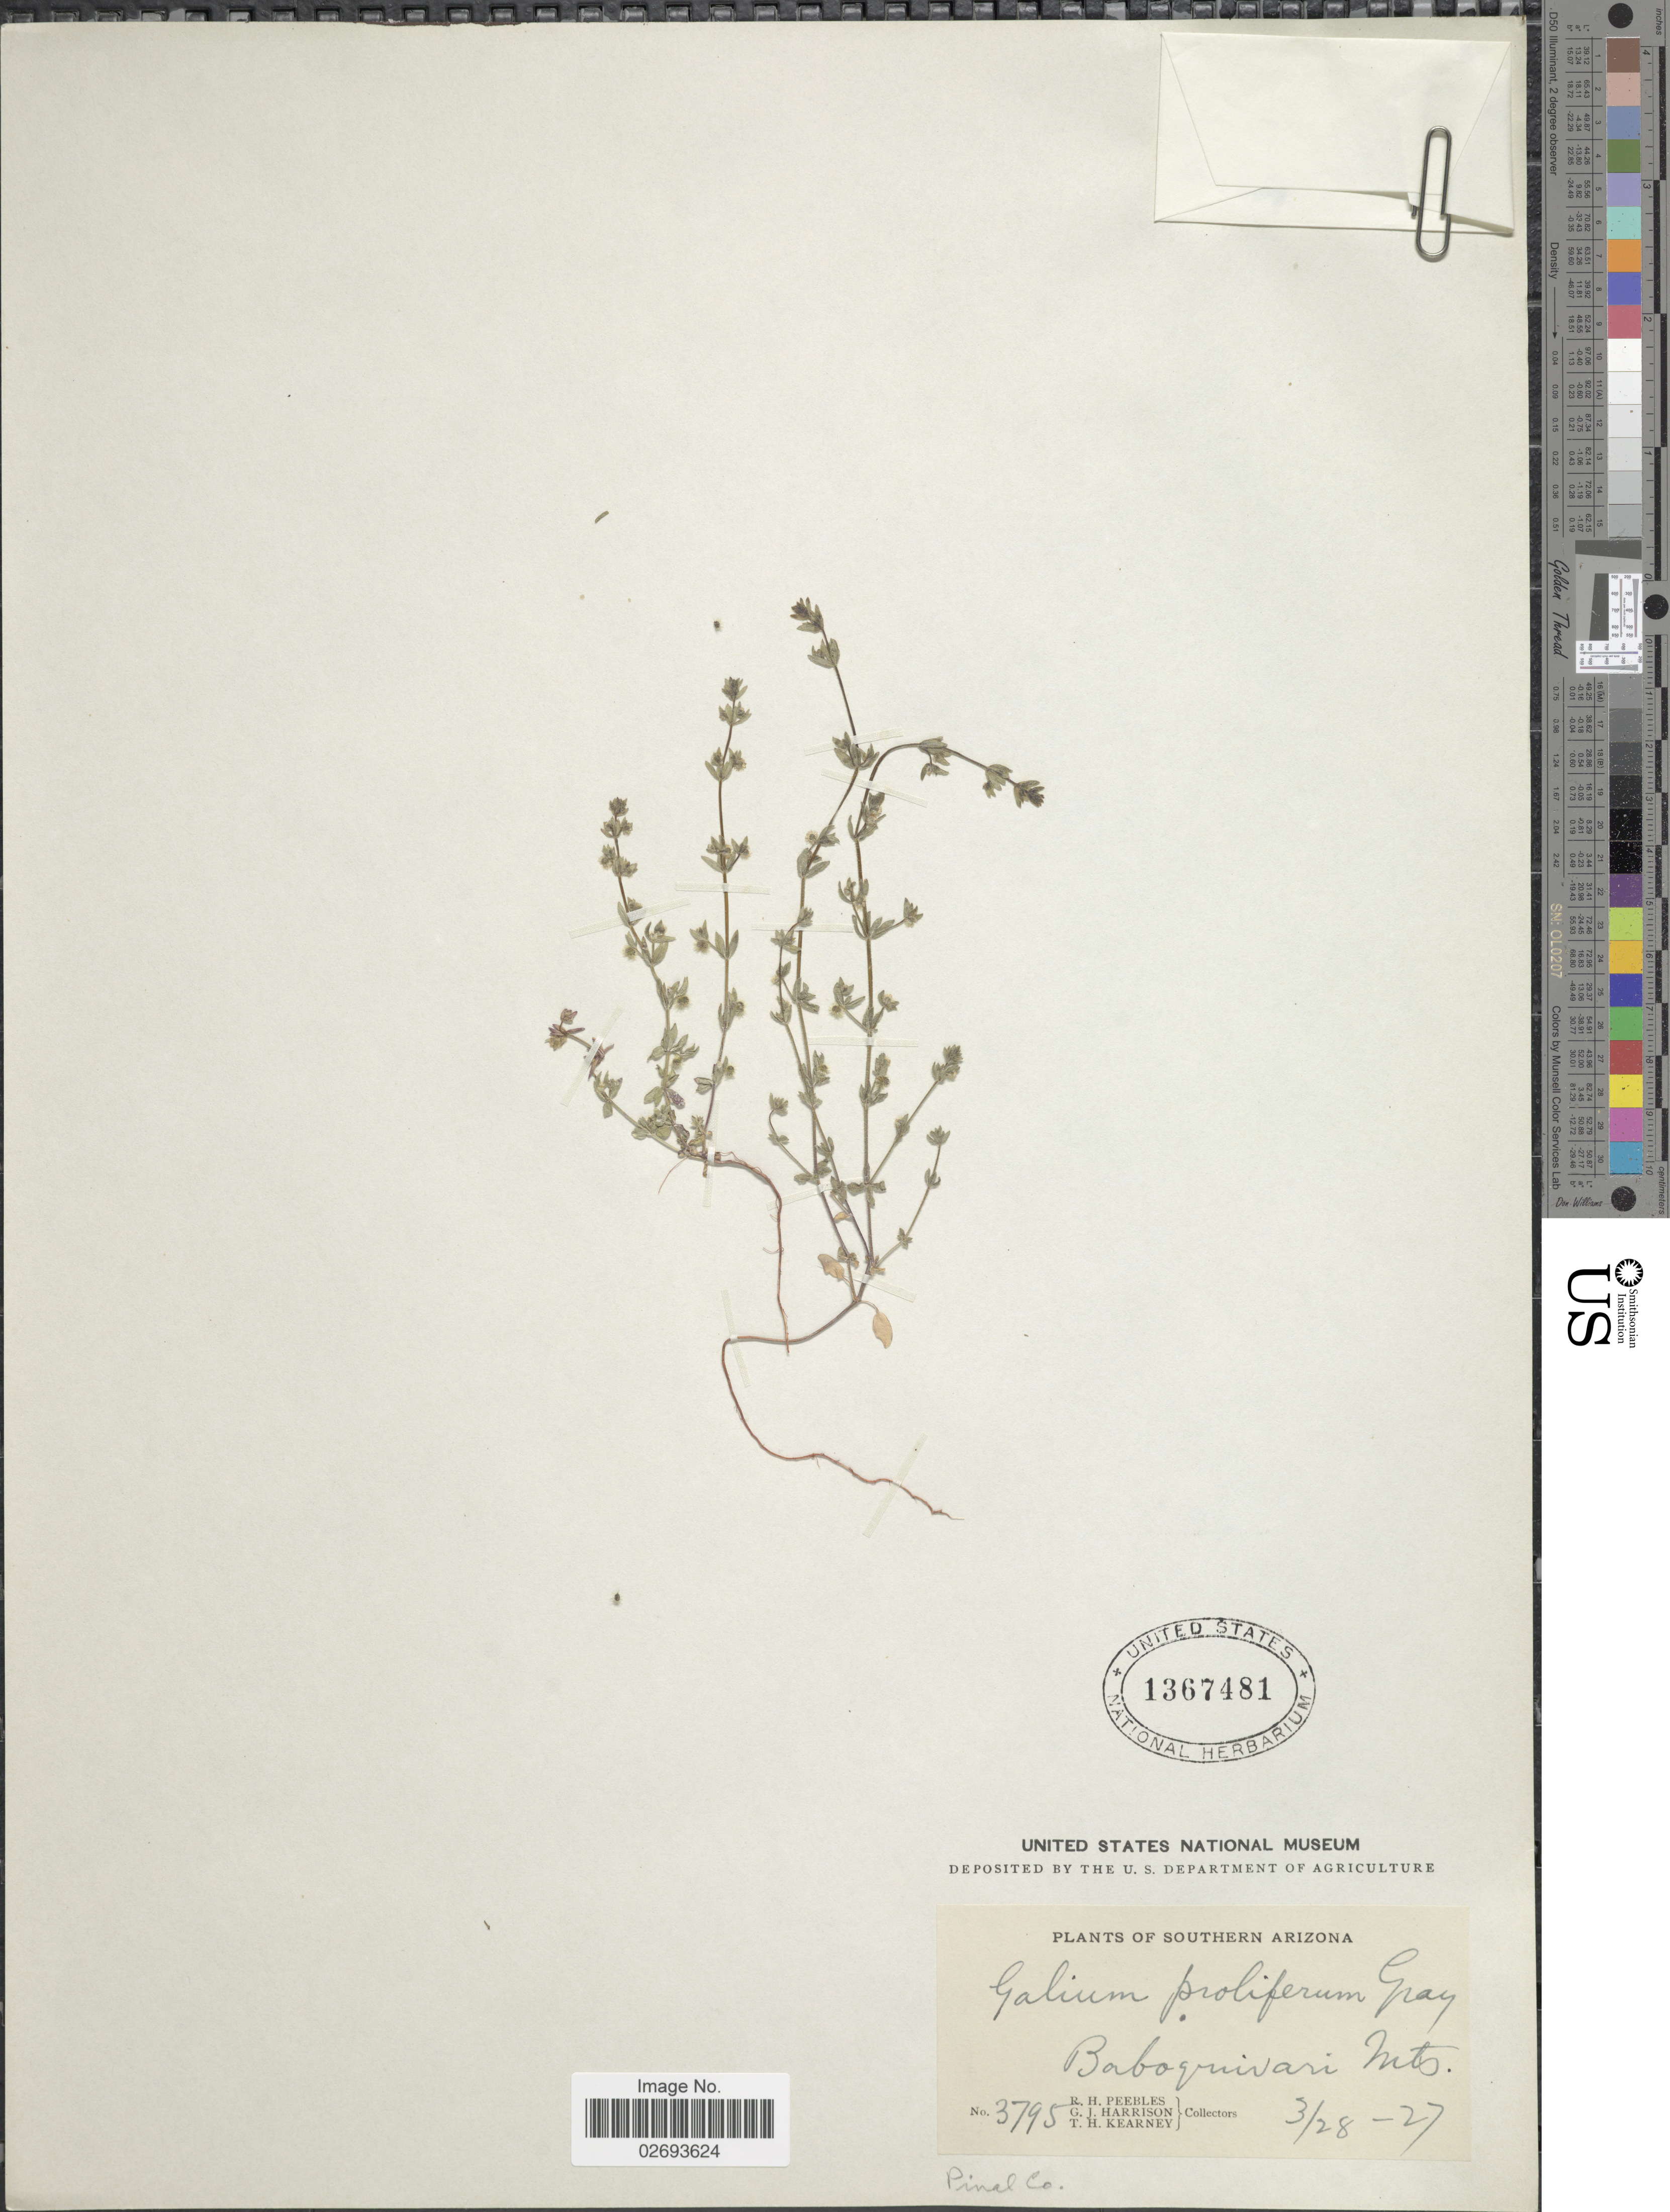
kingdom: Plantae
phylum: Tracheophyta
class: Magnoliopsida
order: Gentianales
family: Rubiaceae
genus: Galium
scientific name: Galium proliferum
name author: A. Gray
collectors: R. H. Peebles, G. J. Harrison & T. H. Kearney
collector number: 3795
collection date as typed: Transcribed d/m/y: 28/3/27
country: United States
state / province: Arizona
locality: Southern Arizona, Baboquivari Mts., Pinal Co,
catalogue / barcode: US 1367481